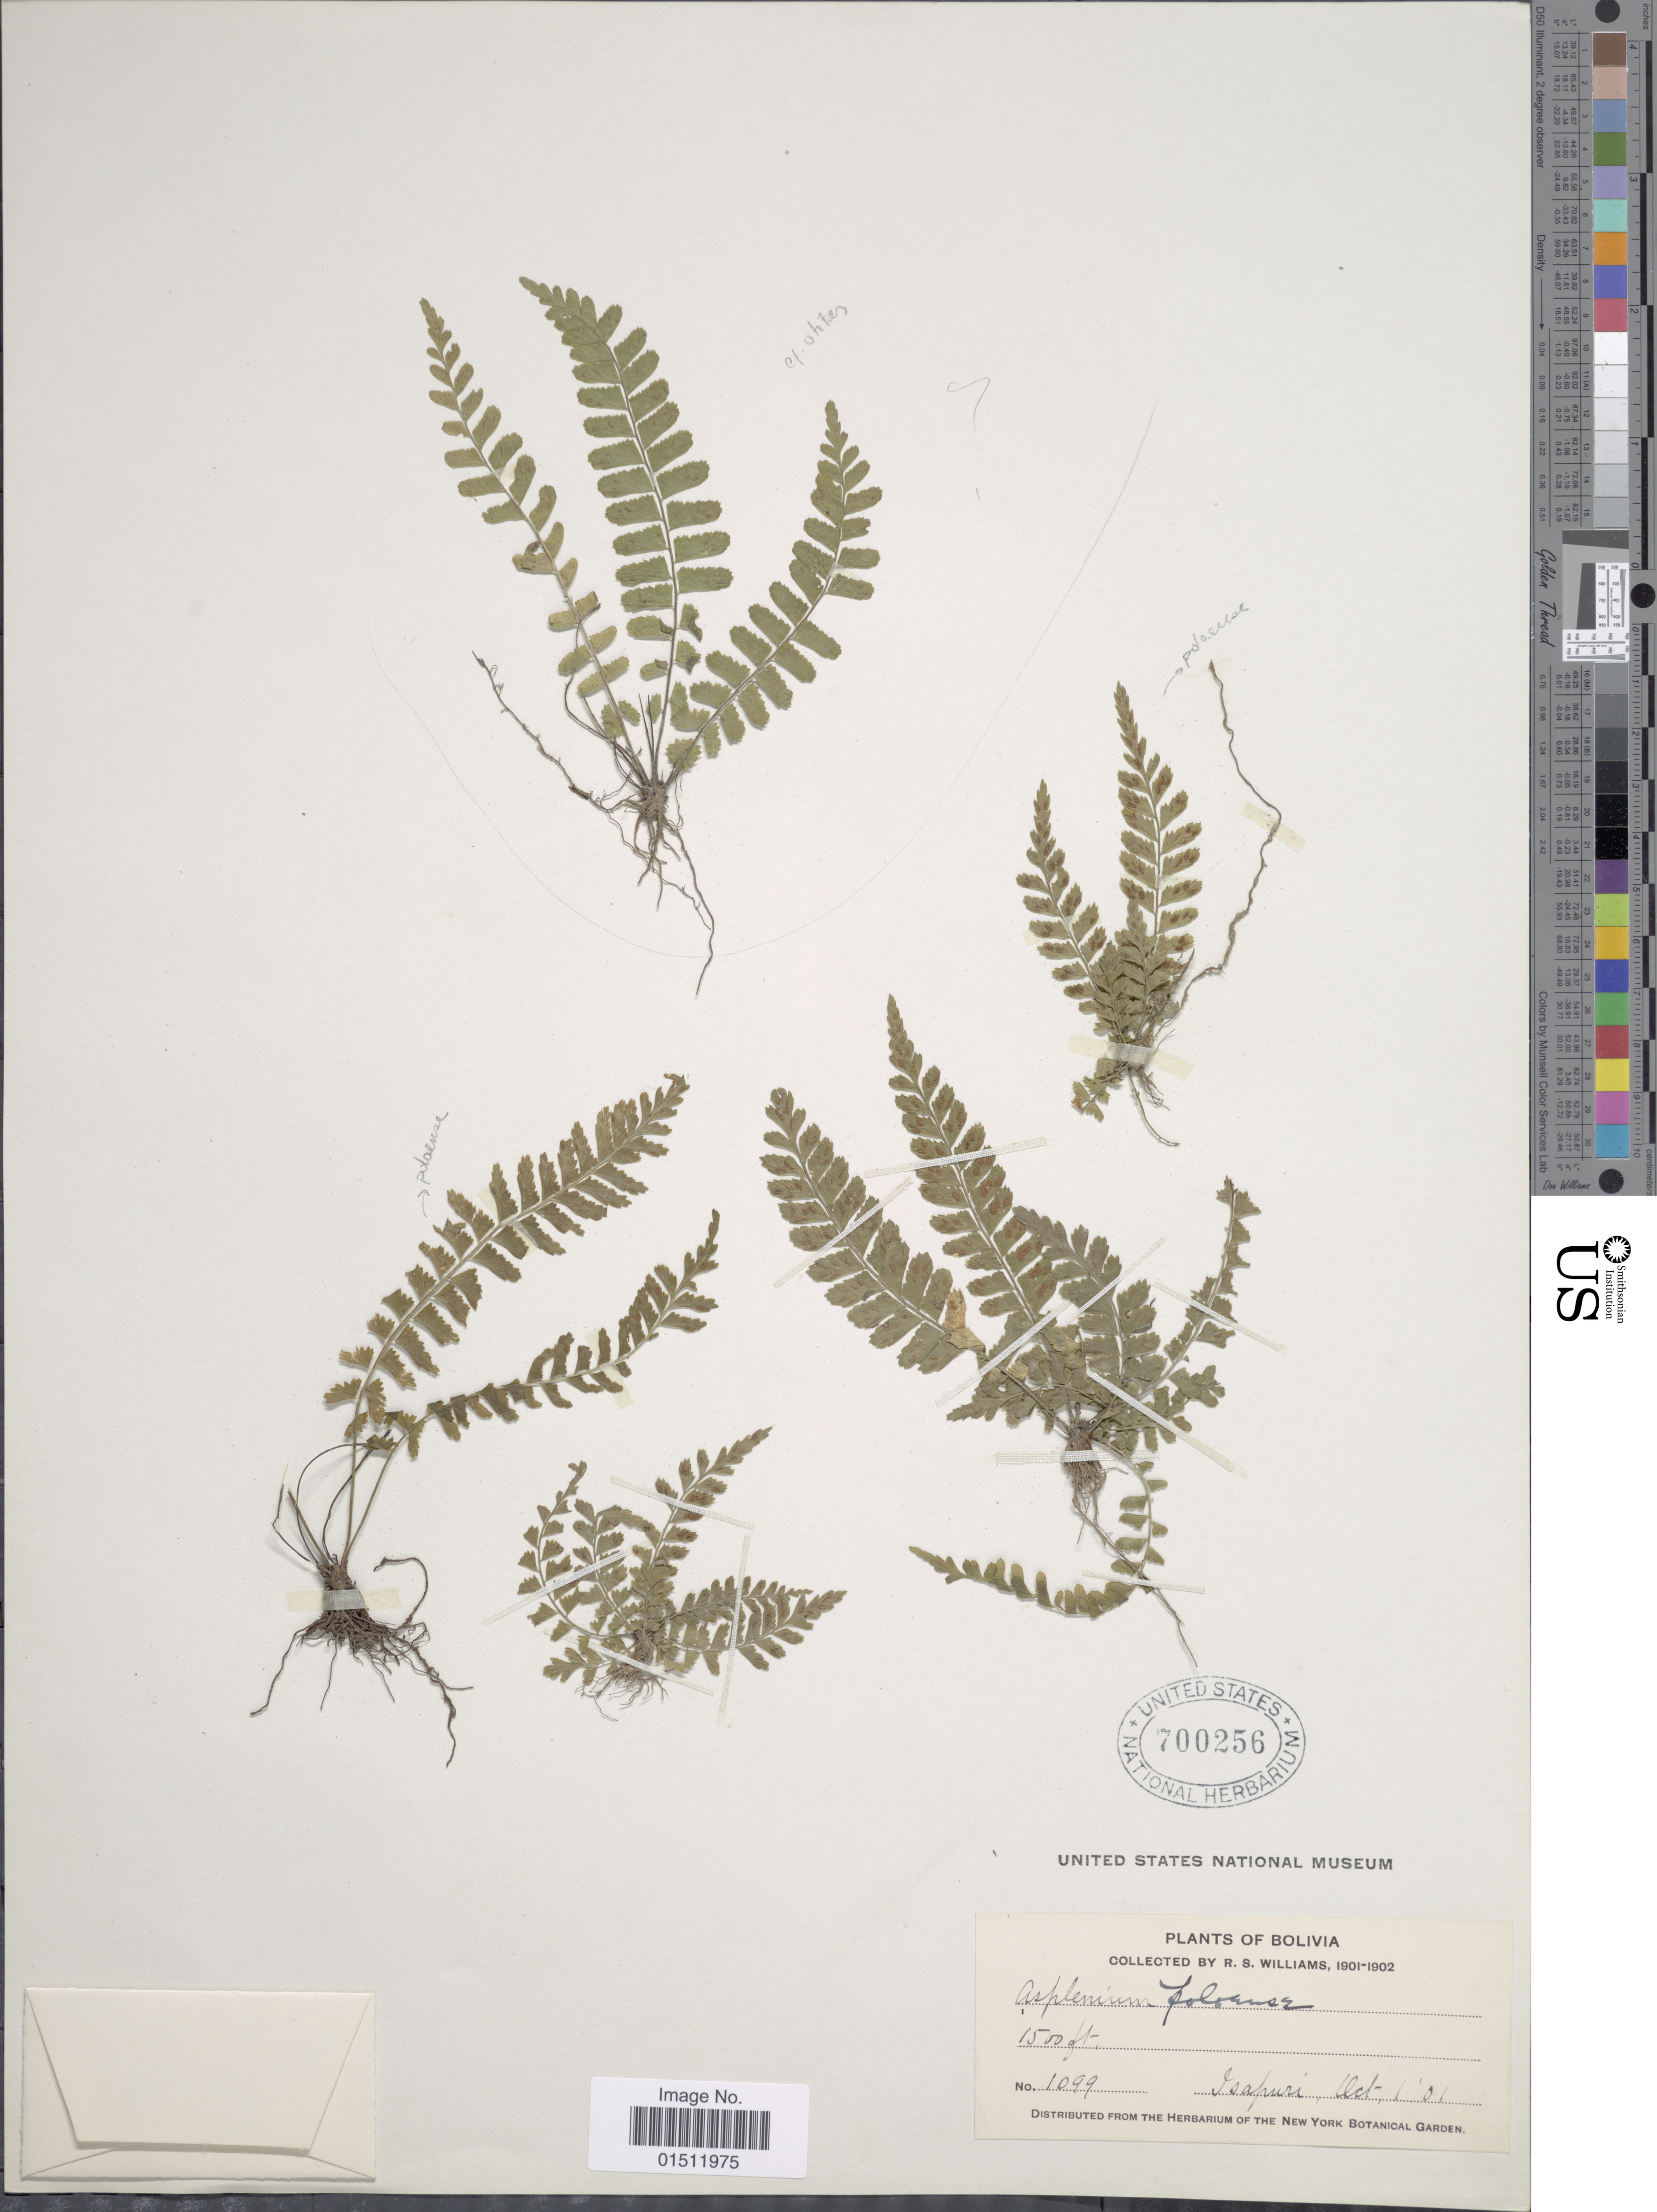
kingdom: Plantae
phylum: Tracheophyta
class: Polypodiopsida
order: Polypodiales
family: Aspleniaceae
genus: Asplenium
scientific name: Asplenium poloense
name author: Rosenst.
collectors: R. S. Williams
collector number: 1099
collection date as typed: Oct. 1 '01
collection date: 1901-10-01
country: Bolivia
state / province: La Páz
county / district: Larecaja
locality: Isupuri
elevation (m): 457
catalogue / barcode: US 700256